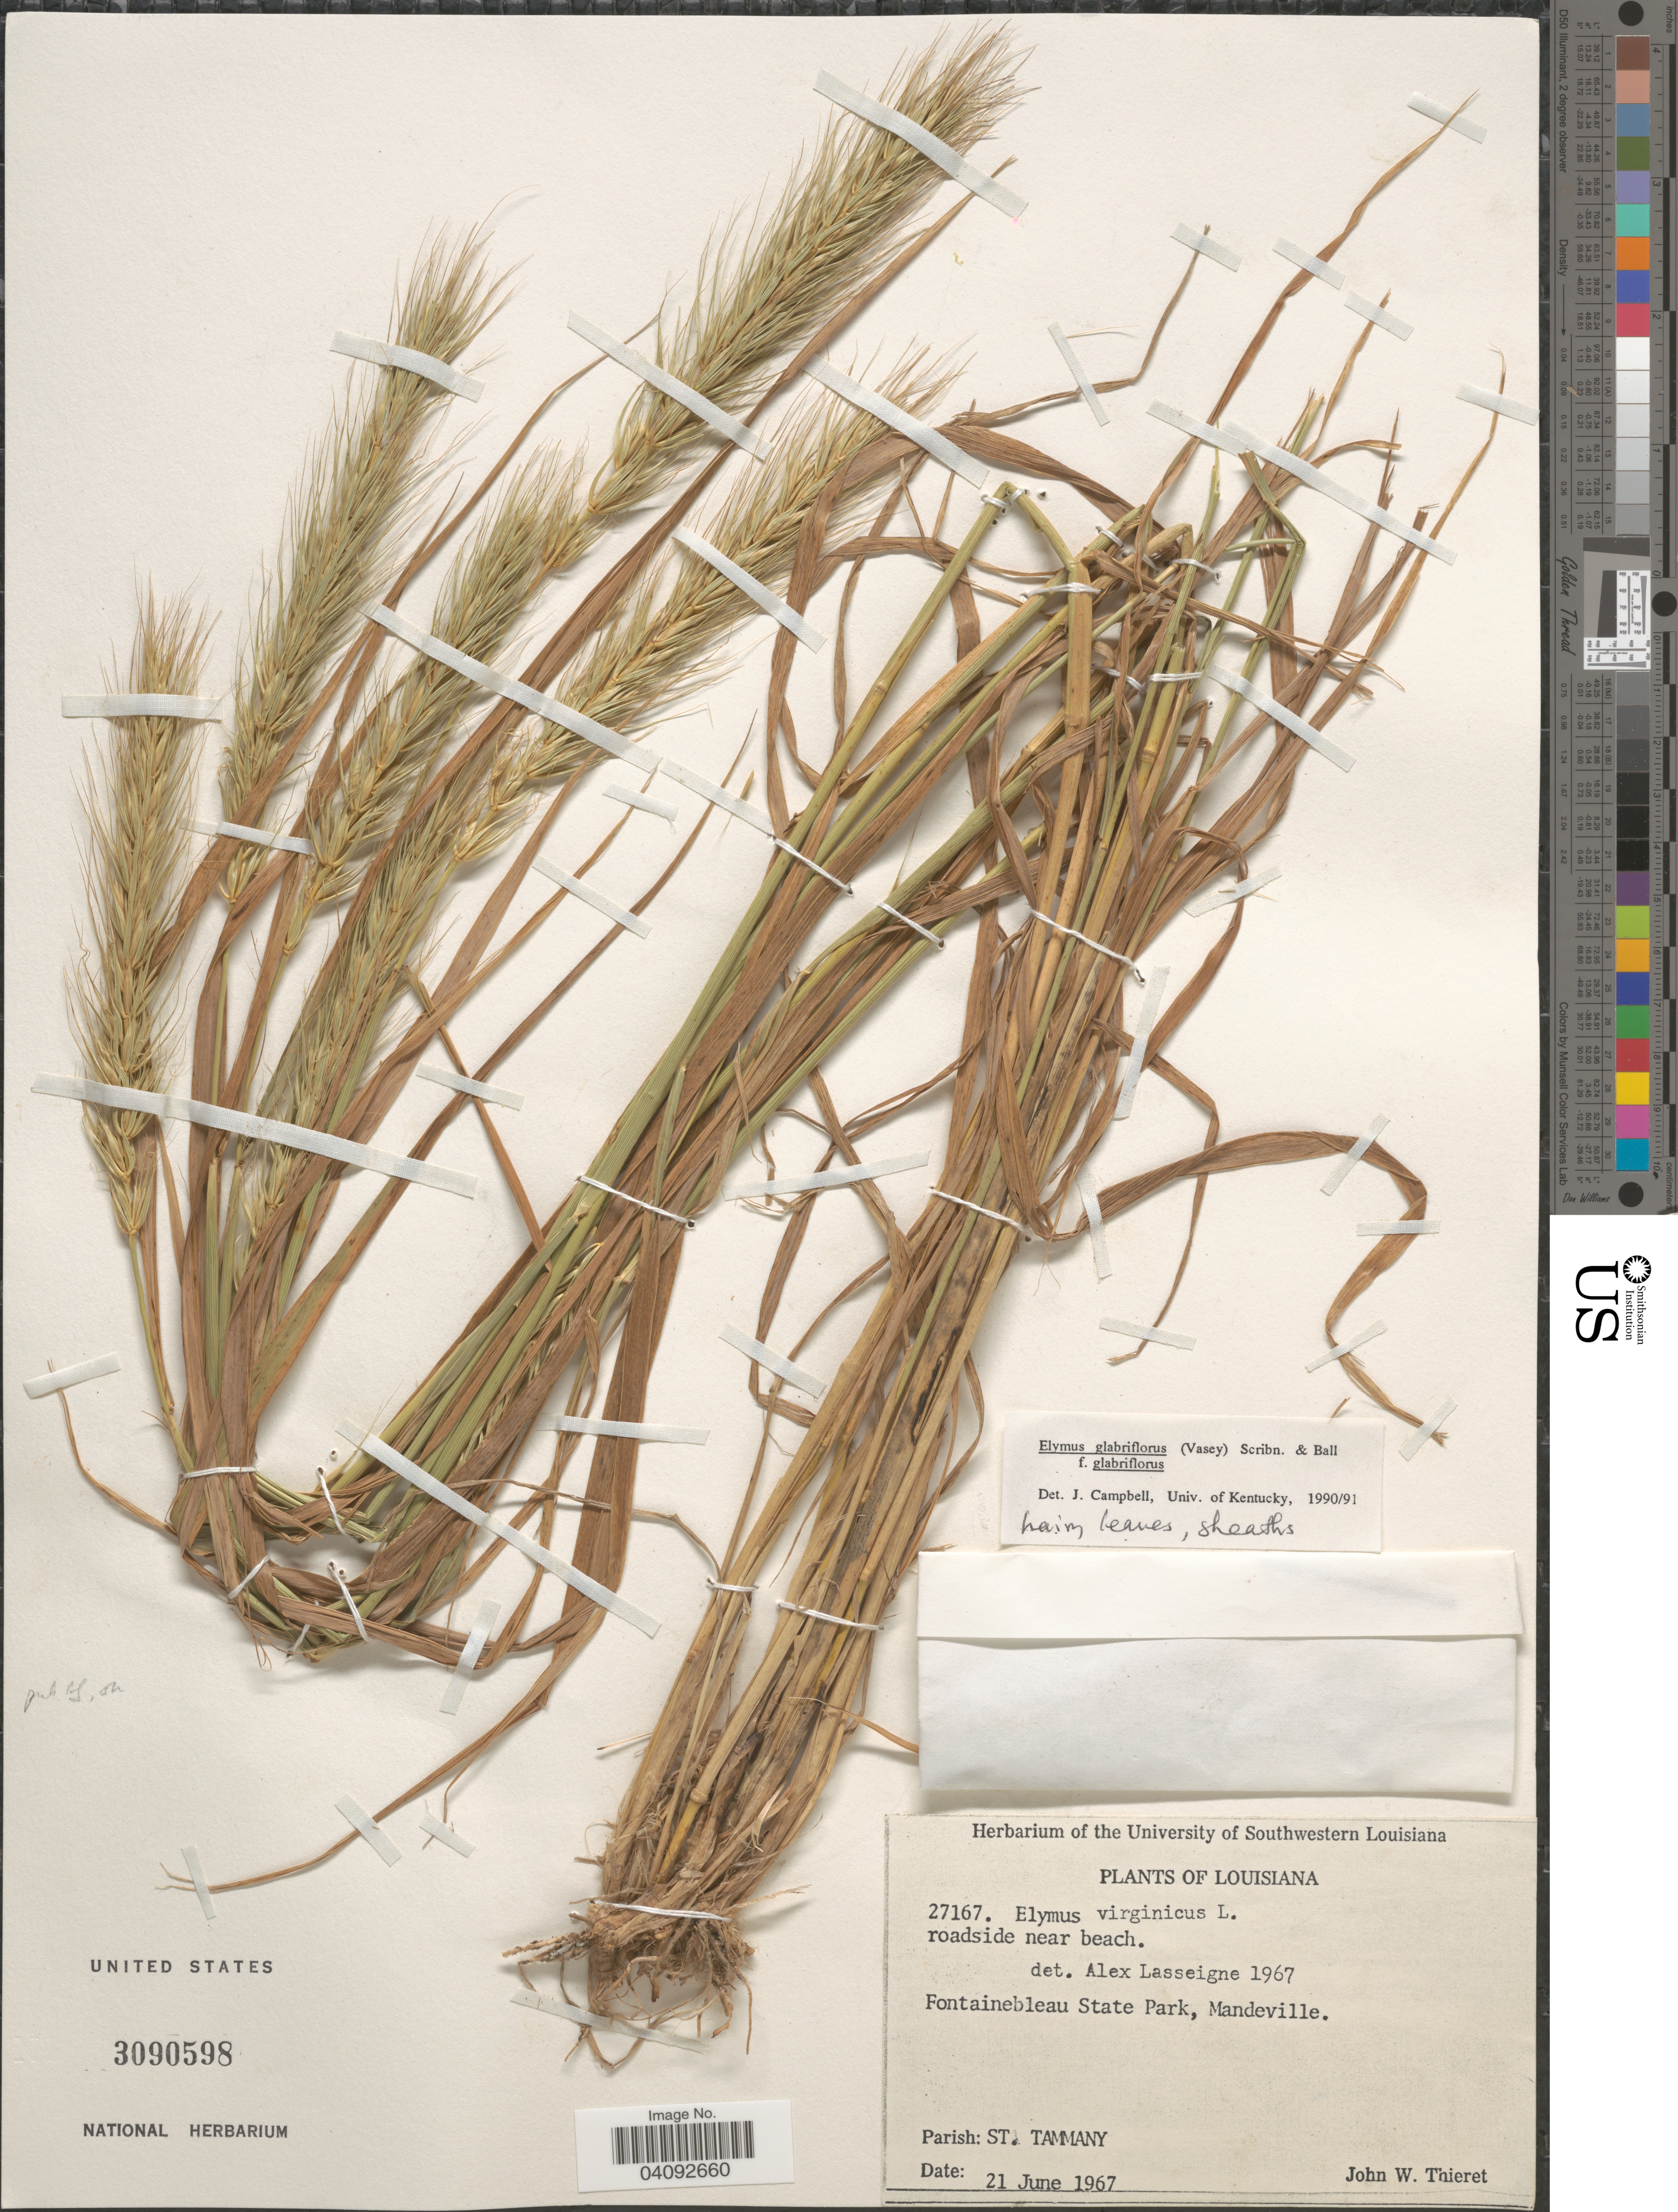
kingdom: Plantae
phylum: Tracheophyta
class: Liliopsida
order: Poales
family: Poaceae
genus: Elymus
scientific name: Elymus glabriflorus var. glabriflorus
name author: (Vasey ex L.H. Dewey) Scribn. & C.R. Ball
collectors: J. W. Thieret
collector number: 27167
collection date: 1967-06-21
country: United States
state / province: Louisiana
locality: Roadside near beach. Fontainebleau State Park, Mandeville. Parish: St. Tammany.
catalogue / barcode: US 3090598